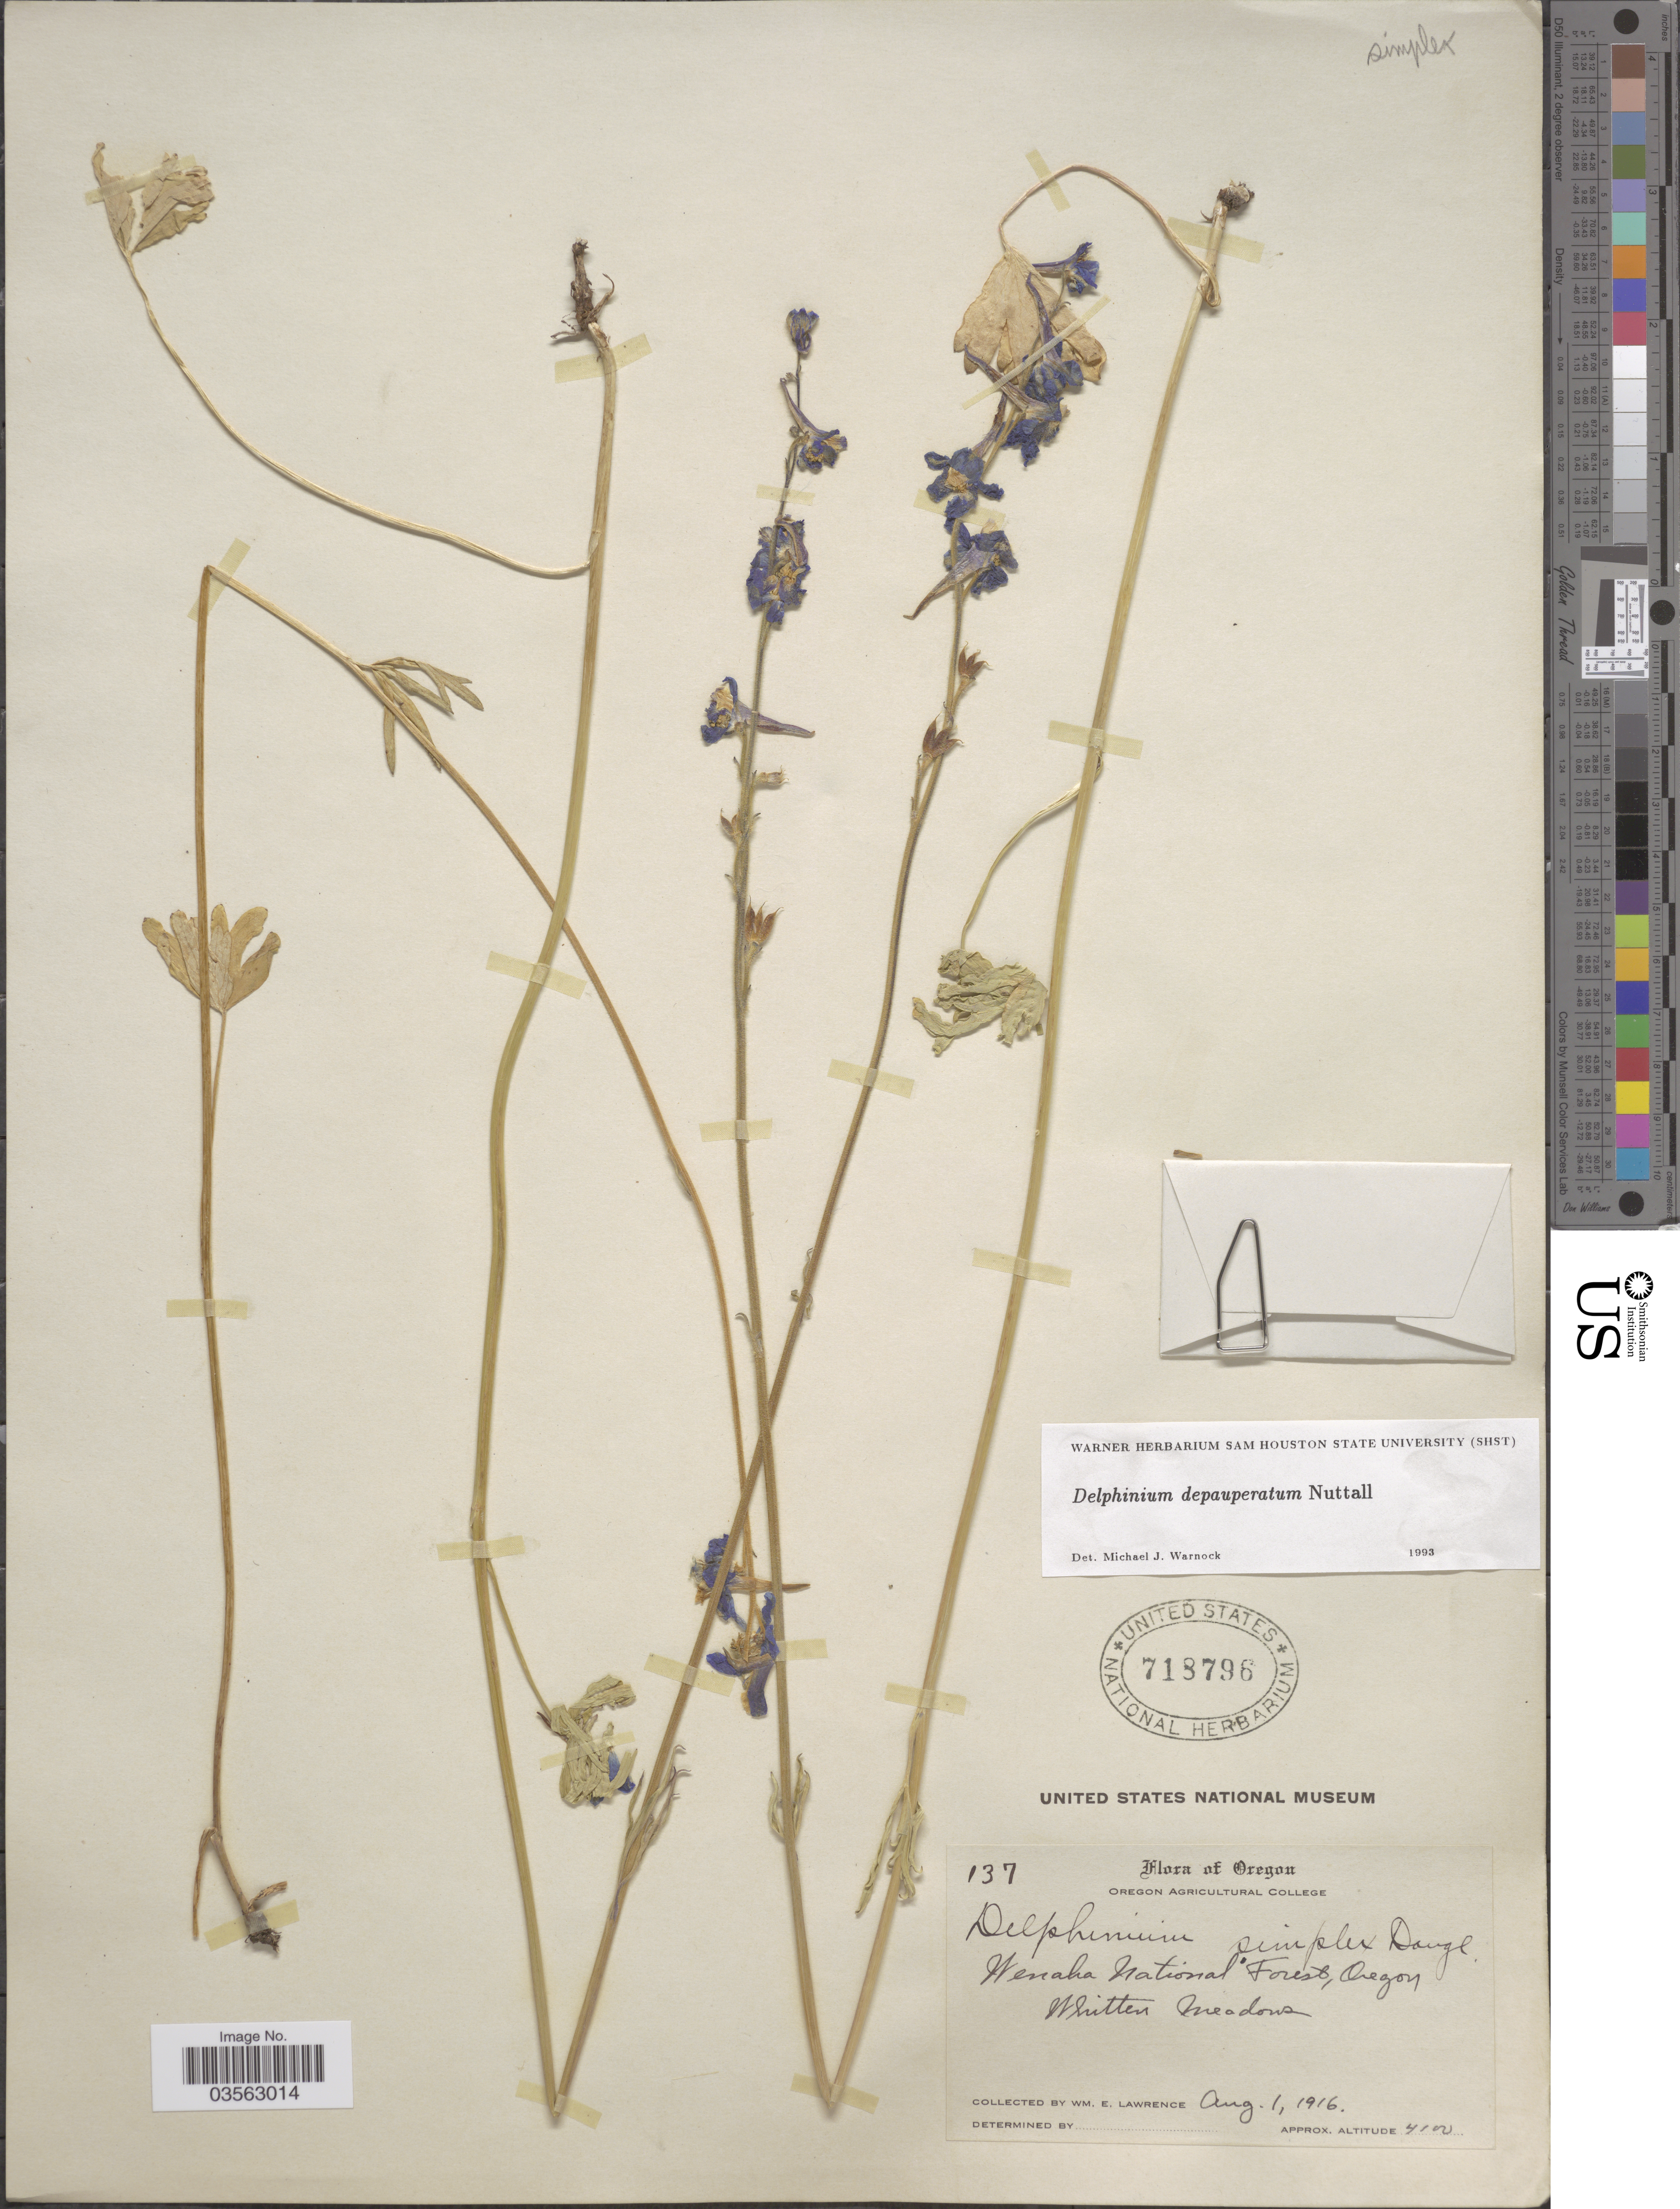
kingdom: Plantae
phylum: Tracheophyta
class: Magnoliopsida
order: Ranunculales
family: Ranunculaceae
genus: Delphinium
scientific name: Delphinium depauperatum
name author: Nutt.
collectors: W. Lawrence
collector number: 137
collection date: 1916-08-01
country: United States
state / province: Oregon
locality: Wenaha National Forest, Oregon Whitten Meadows.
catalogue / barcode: US 718796